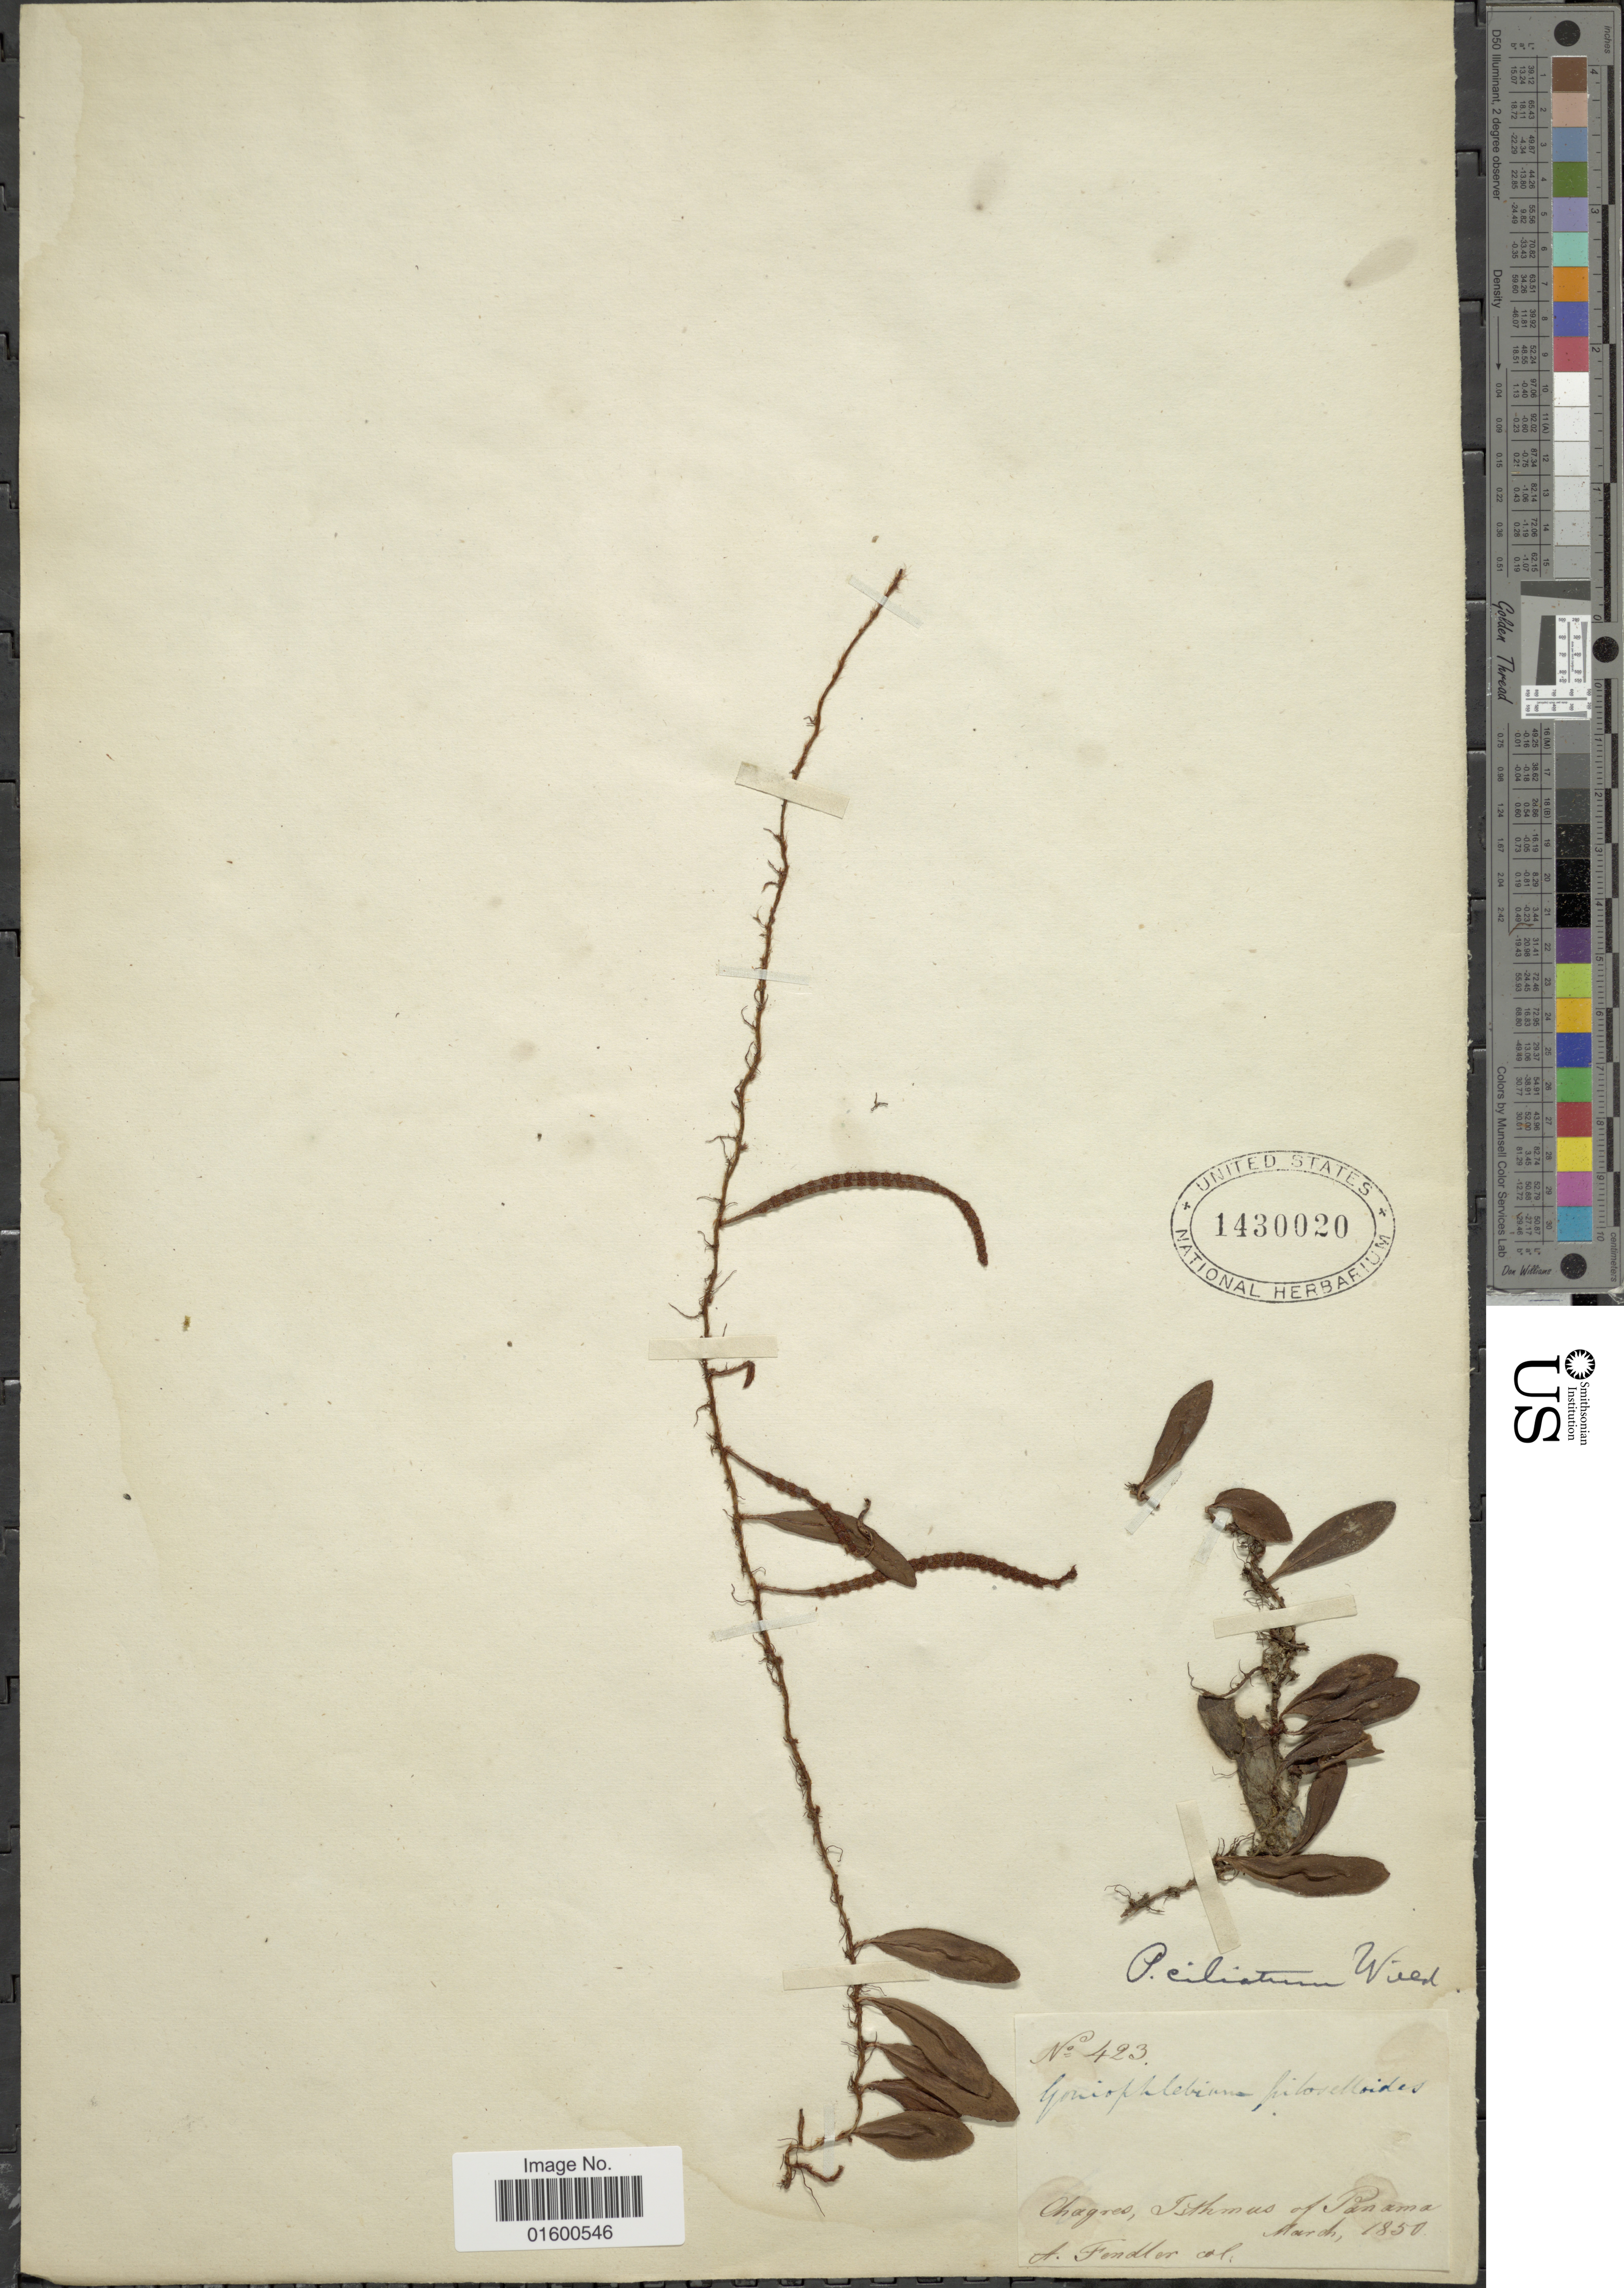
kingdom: Plantae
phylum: Tracheophyta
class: Polypodiopsida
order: Polypodiales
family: Polypodiaceae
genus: Microgramma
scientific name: Microgramma reptans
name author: (Cav.) A.R. Sm.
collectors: A. Fendler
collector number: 423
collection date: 1850-03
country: Panama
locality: Chagres, Isthmus of Panama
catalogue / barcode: US 1430020